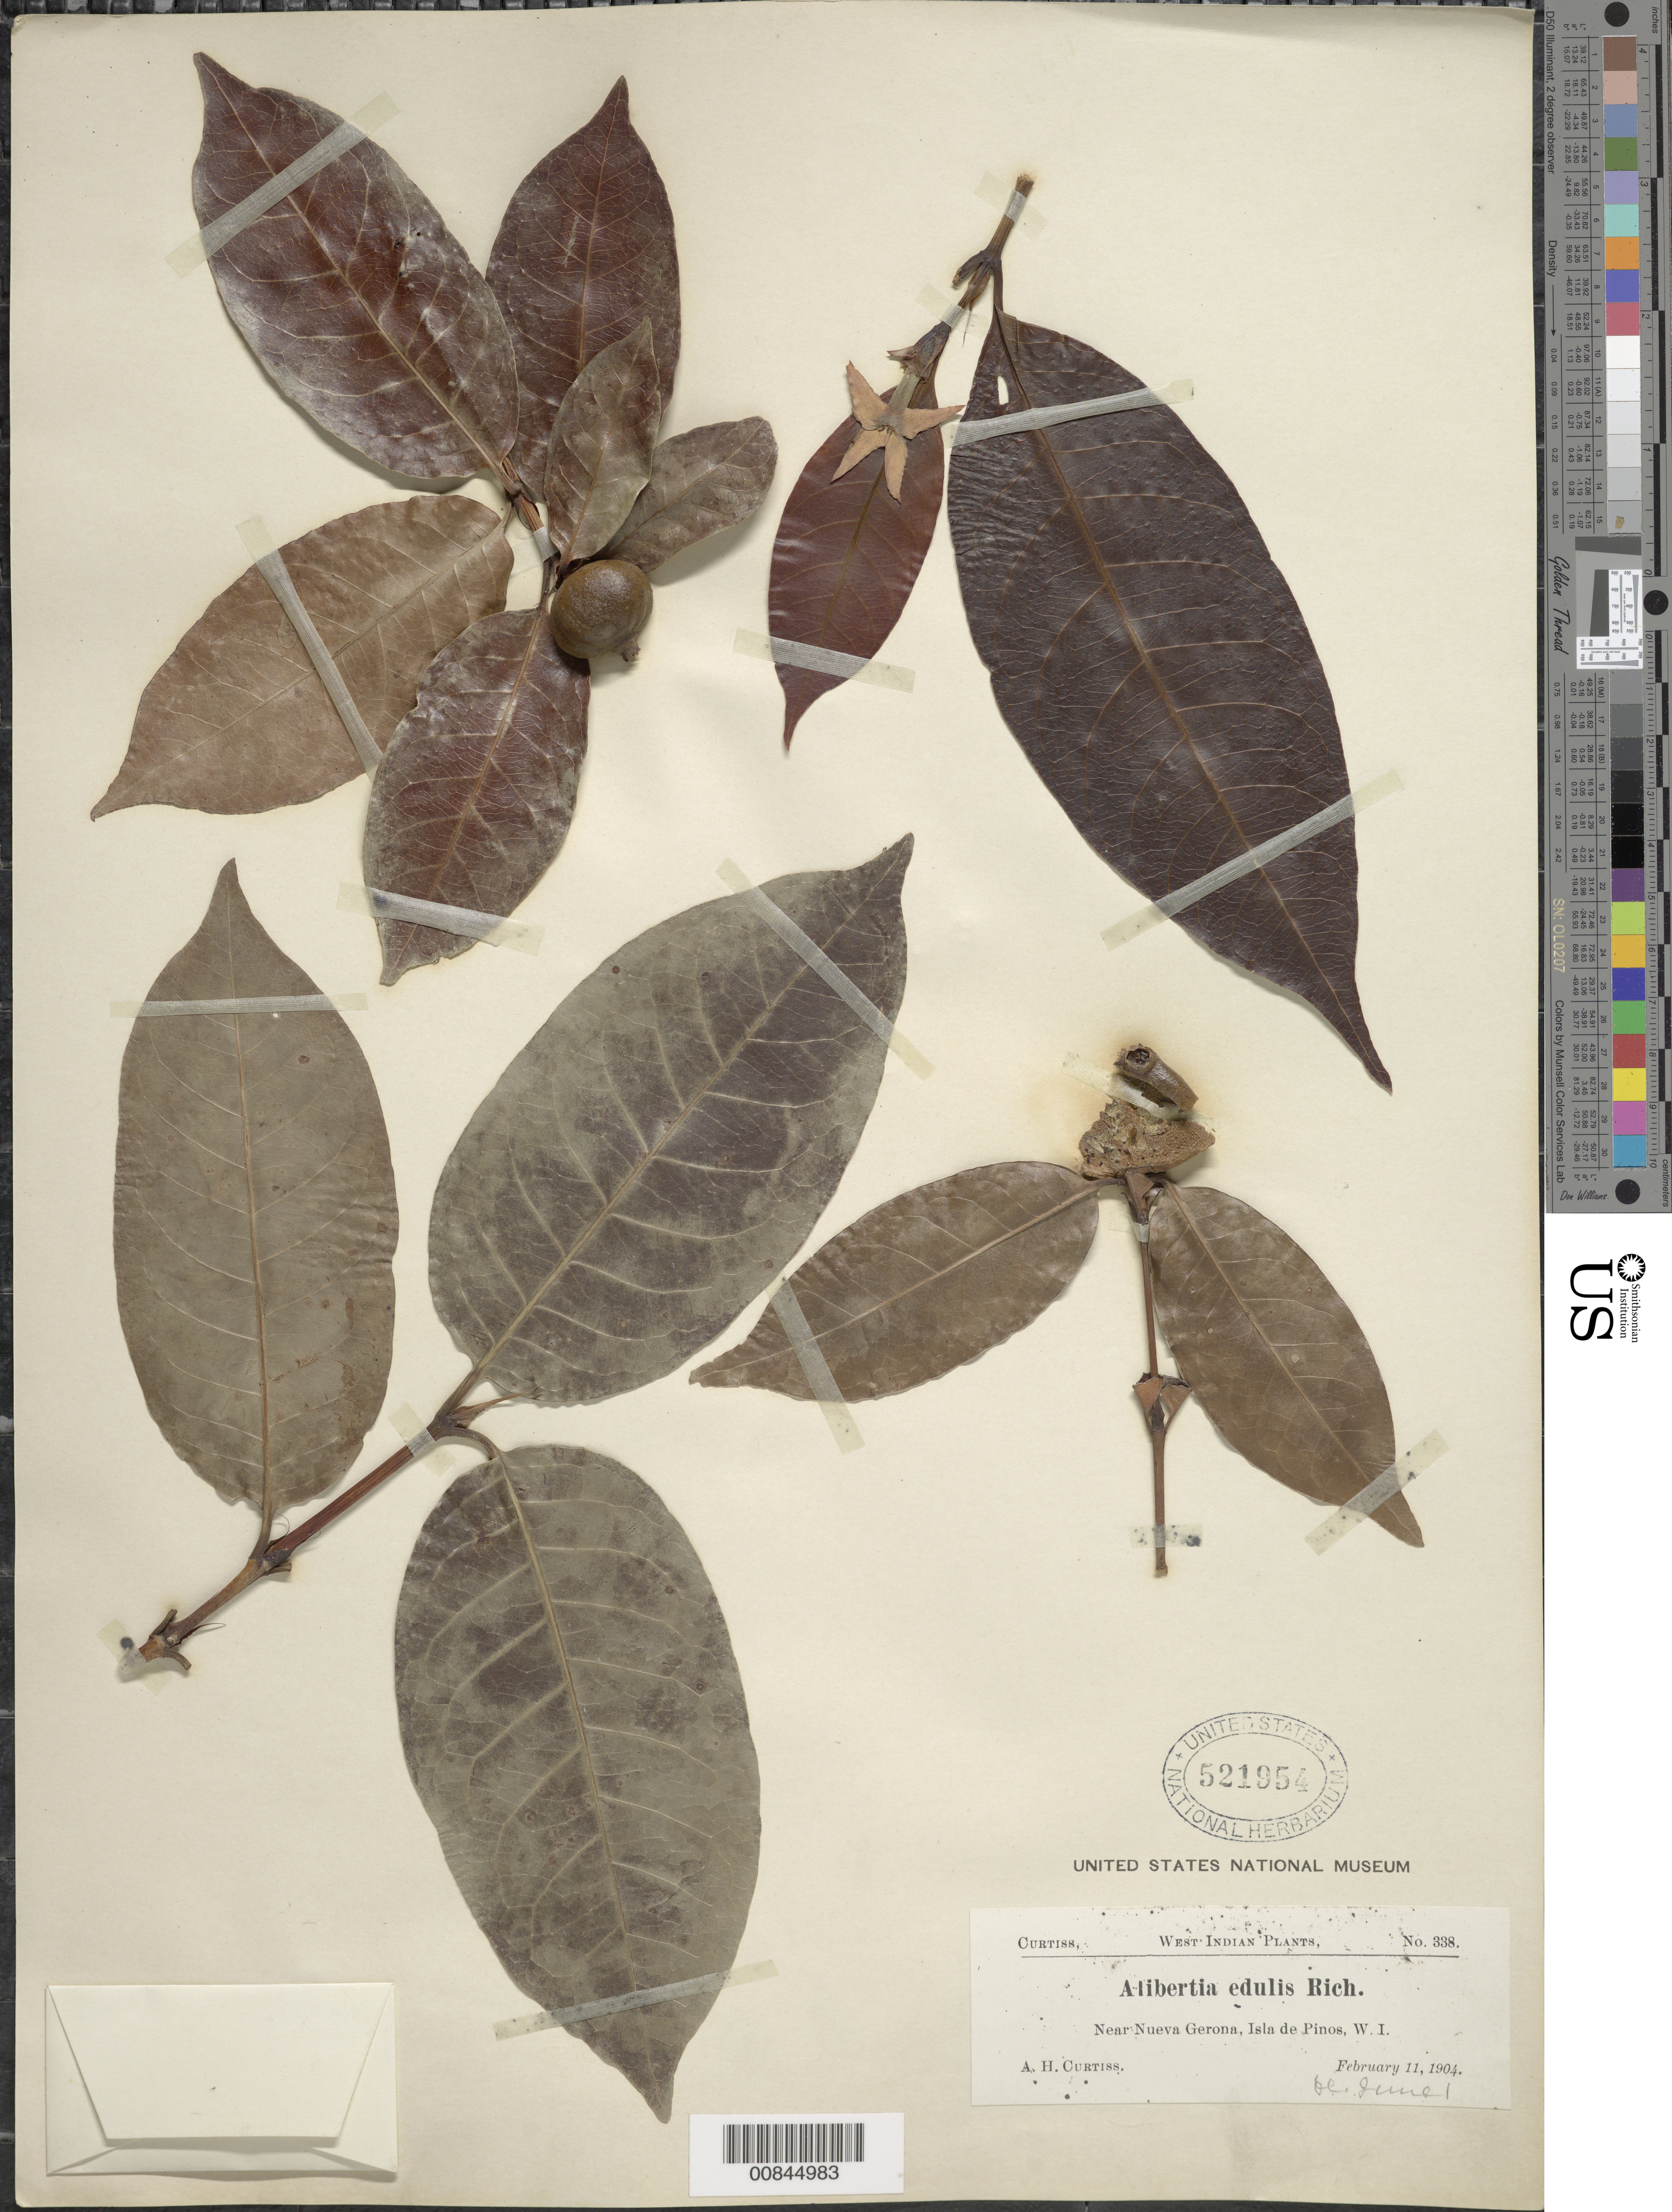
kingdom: Plantae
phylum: Tracheophyta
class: Magnoliopsida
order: Gentianales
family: Rubiaceae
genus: Alibertia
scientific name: Alibertia edulis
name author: (Rich.) A. Rich. ex DC.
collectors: A. H. Curtiss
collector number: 338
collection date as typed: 01 Jun 1904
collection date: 1904-06-01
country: Cuba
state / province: Isla de La Juventud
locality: Near Nueva Gerona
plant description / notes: Mixed collection with IRN 10223582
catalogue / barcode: US 521954-2